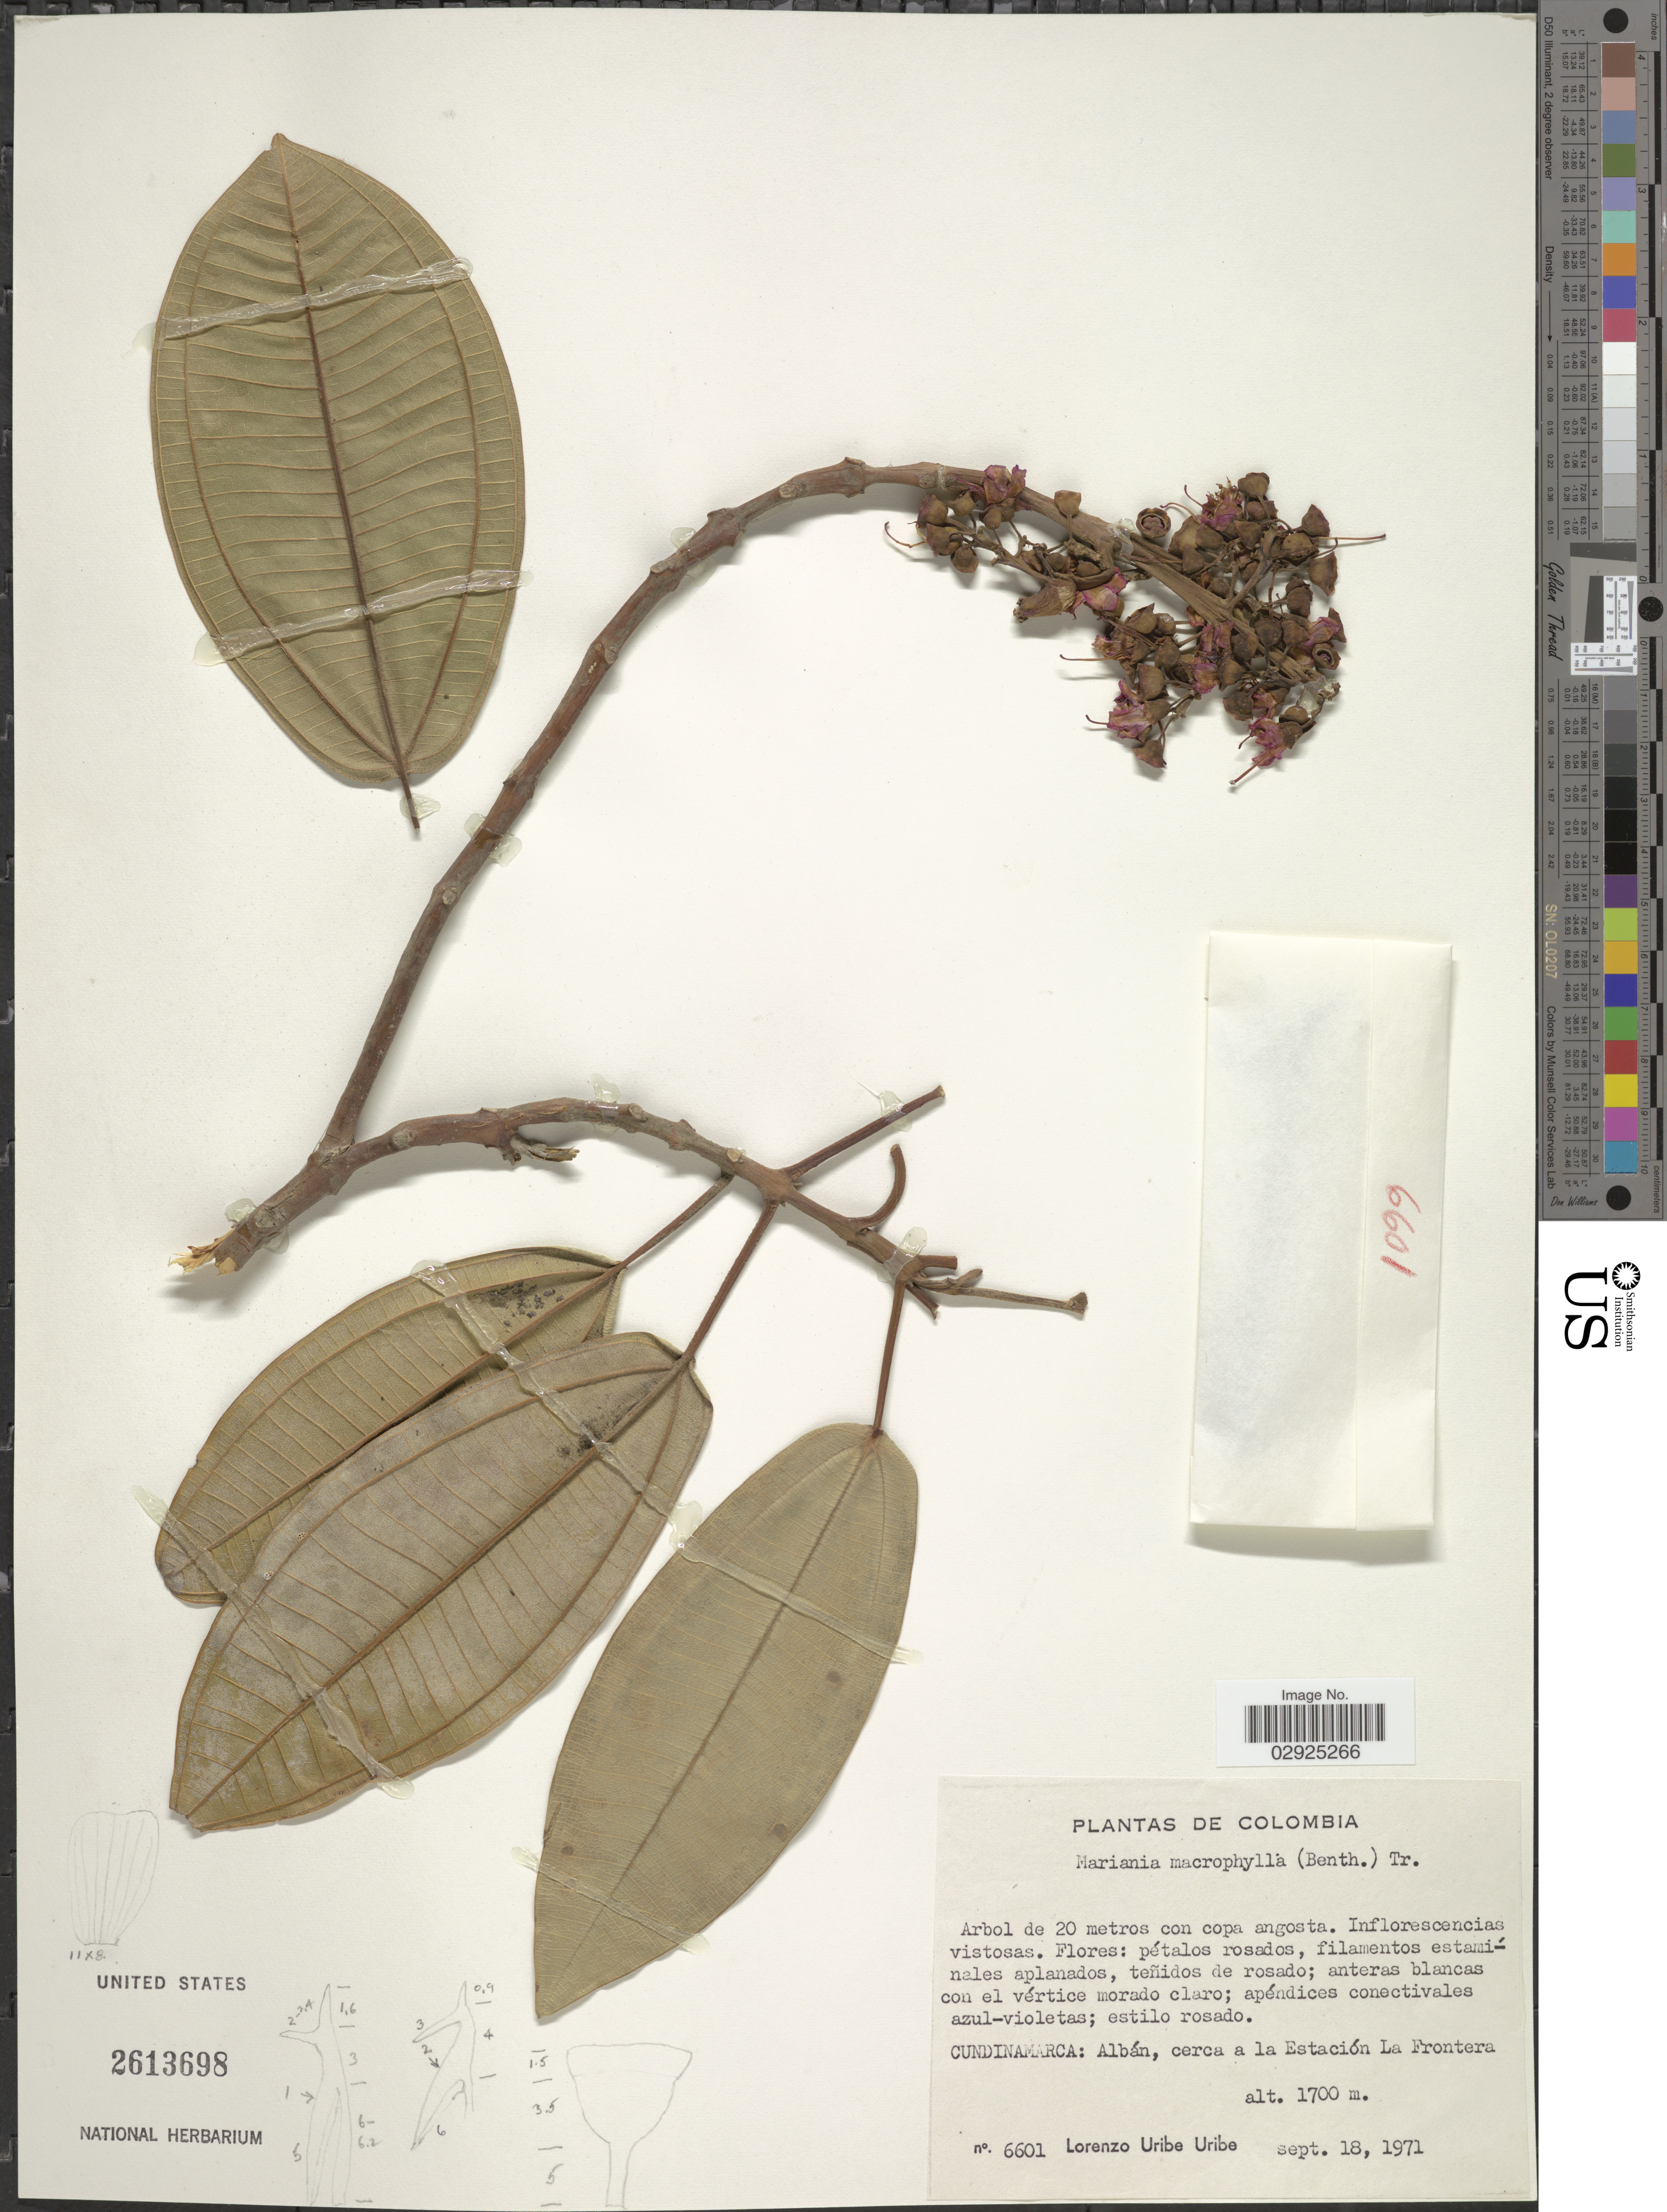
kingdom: Plantae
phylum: Tracheophyta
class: Magnoliopsida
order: Myrtales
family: Melastomataceae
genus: Meriania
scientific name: Meriania macrophylla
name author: (Benth.) Triana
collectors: L. Uribe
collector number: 6601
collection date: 1971-09-18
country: Colombia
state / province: Cundinamarca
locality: Albán, cerca a la Estación La Frontera.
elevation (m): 1700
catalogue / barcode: US 2613698